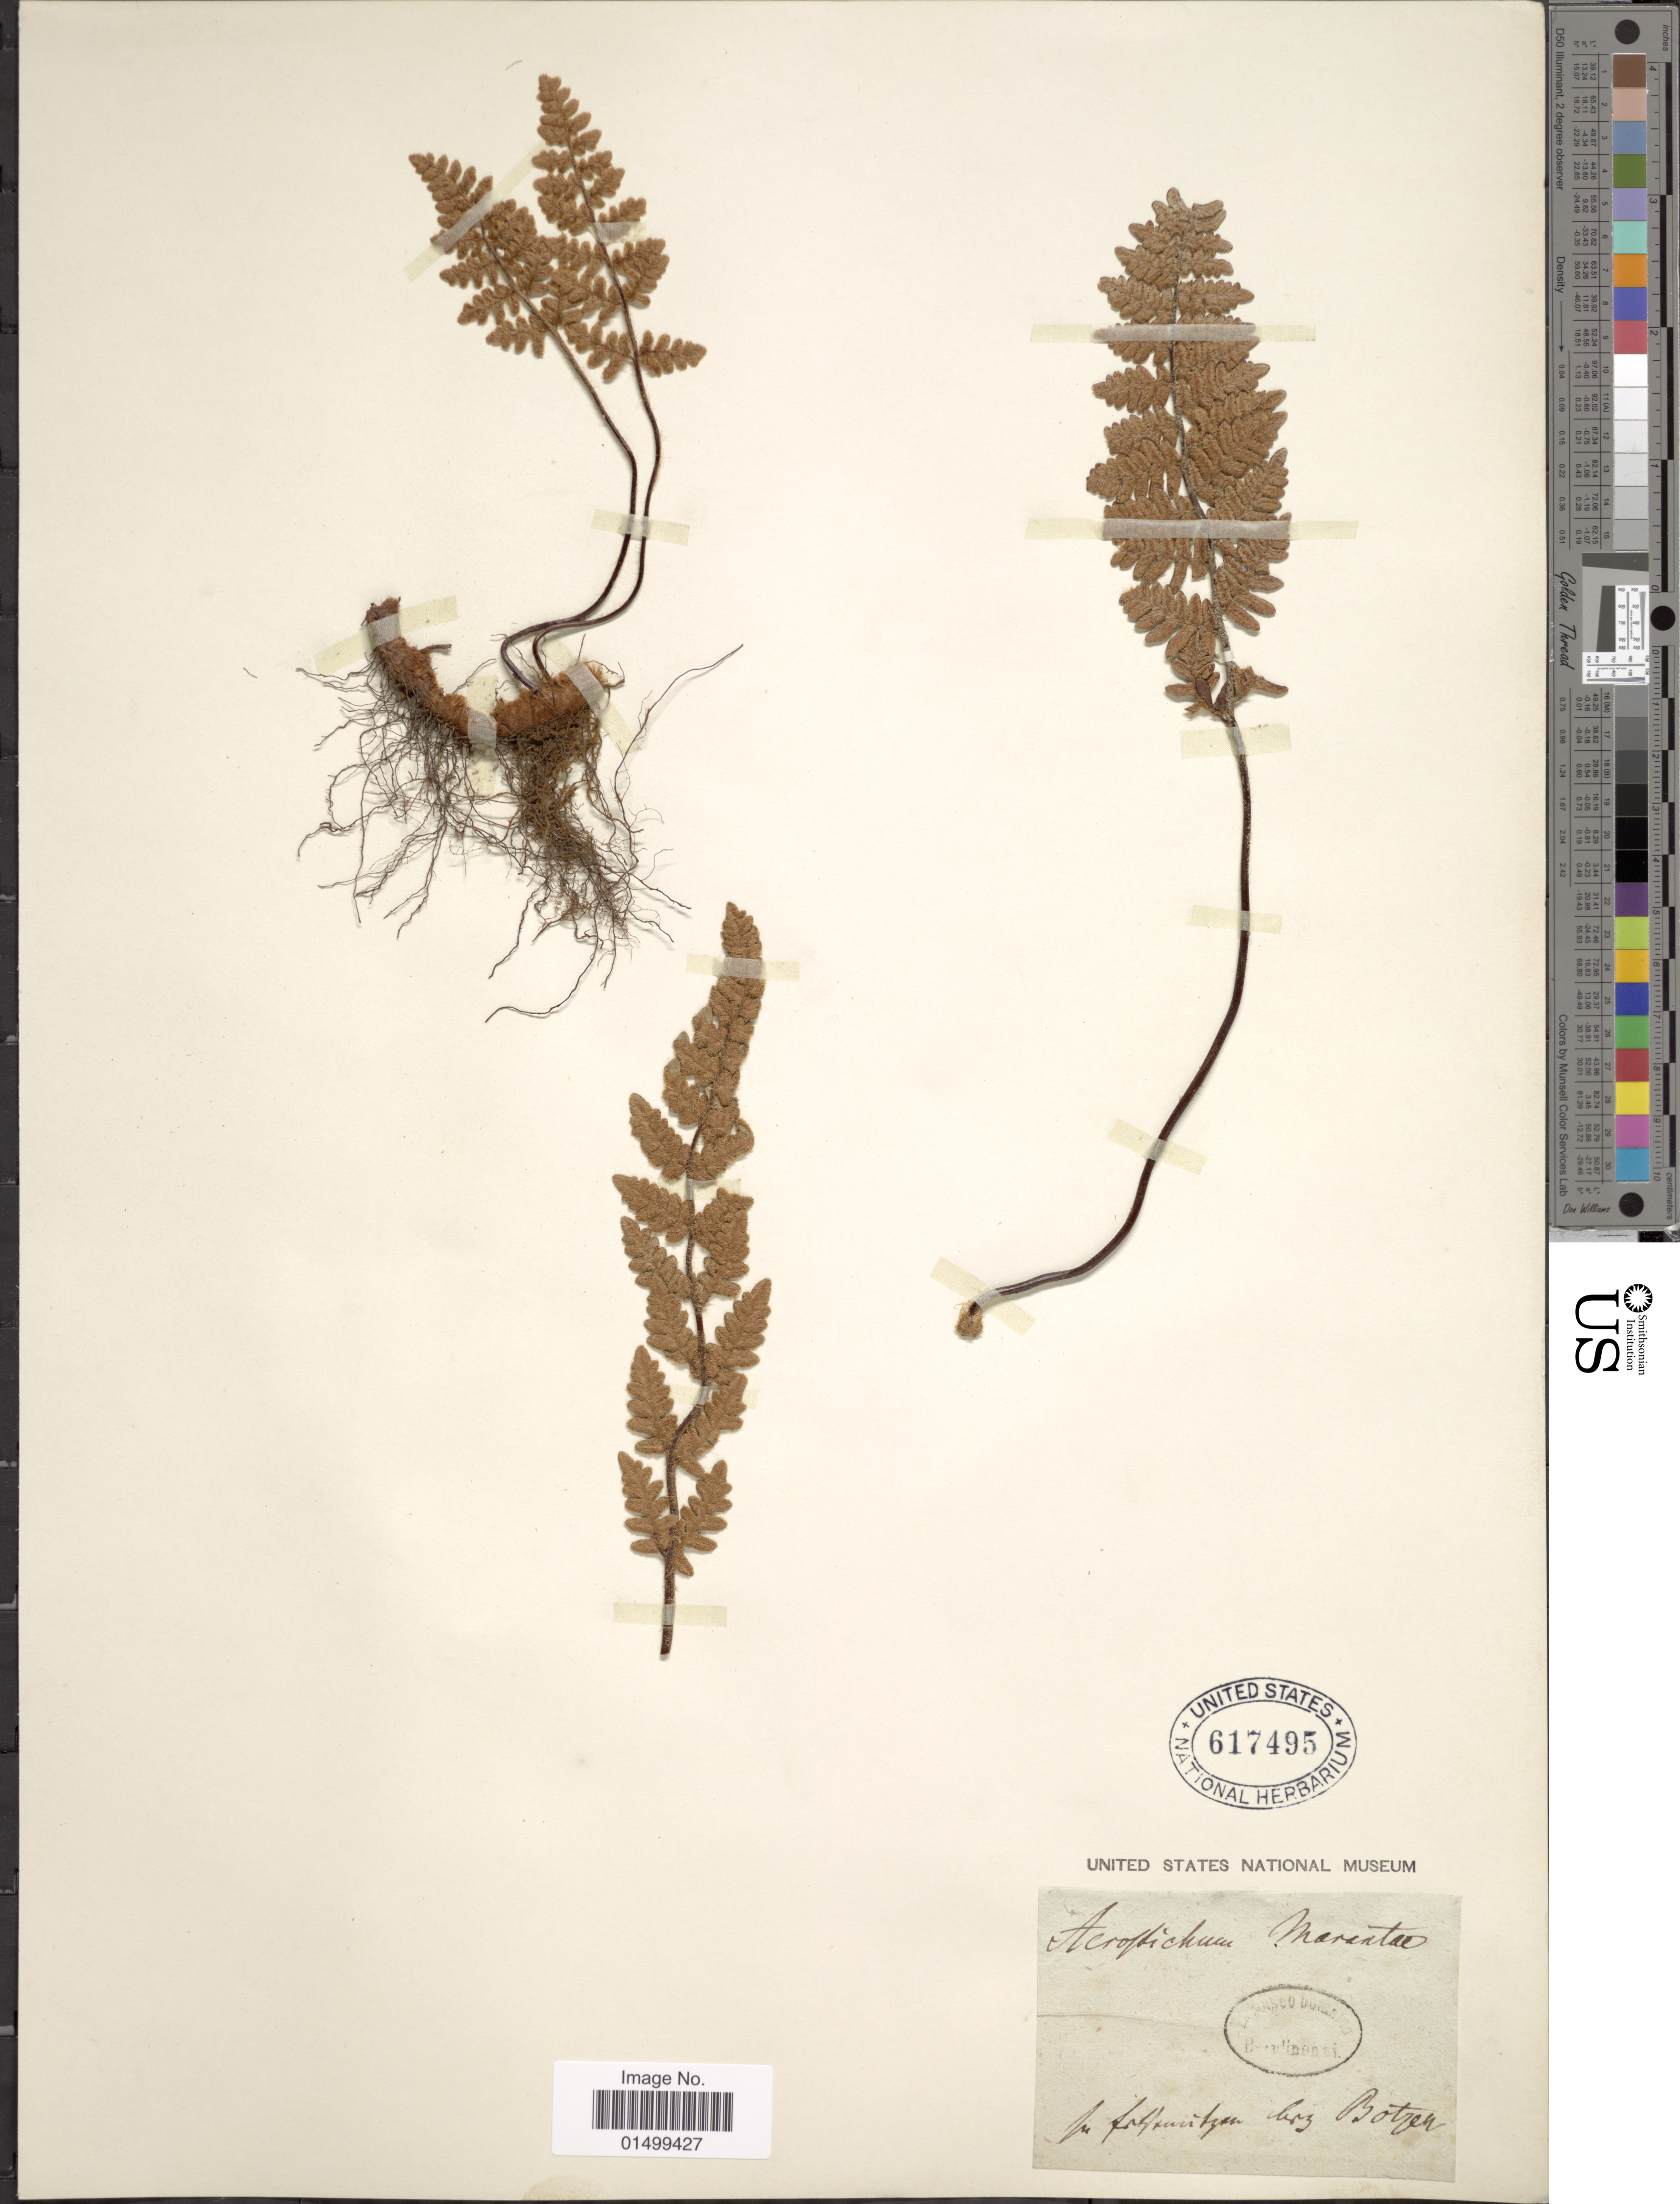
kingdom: Plantae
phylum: Tracheophyta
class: Polypodiopsida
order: Polypodiales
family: Pteridaceae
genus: Cheilanthes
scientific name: Cheilanthes marantae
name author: Domin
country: Italy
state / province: Trentino-Alto Adige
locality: Botzen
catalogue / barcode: US 617495